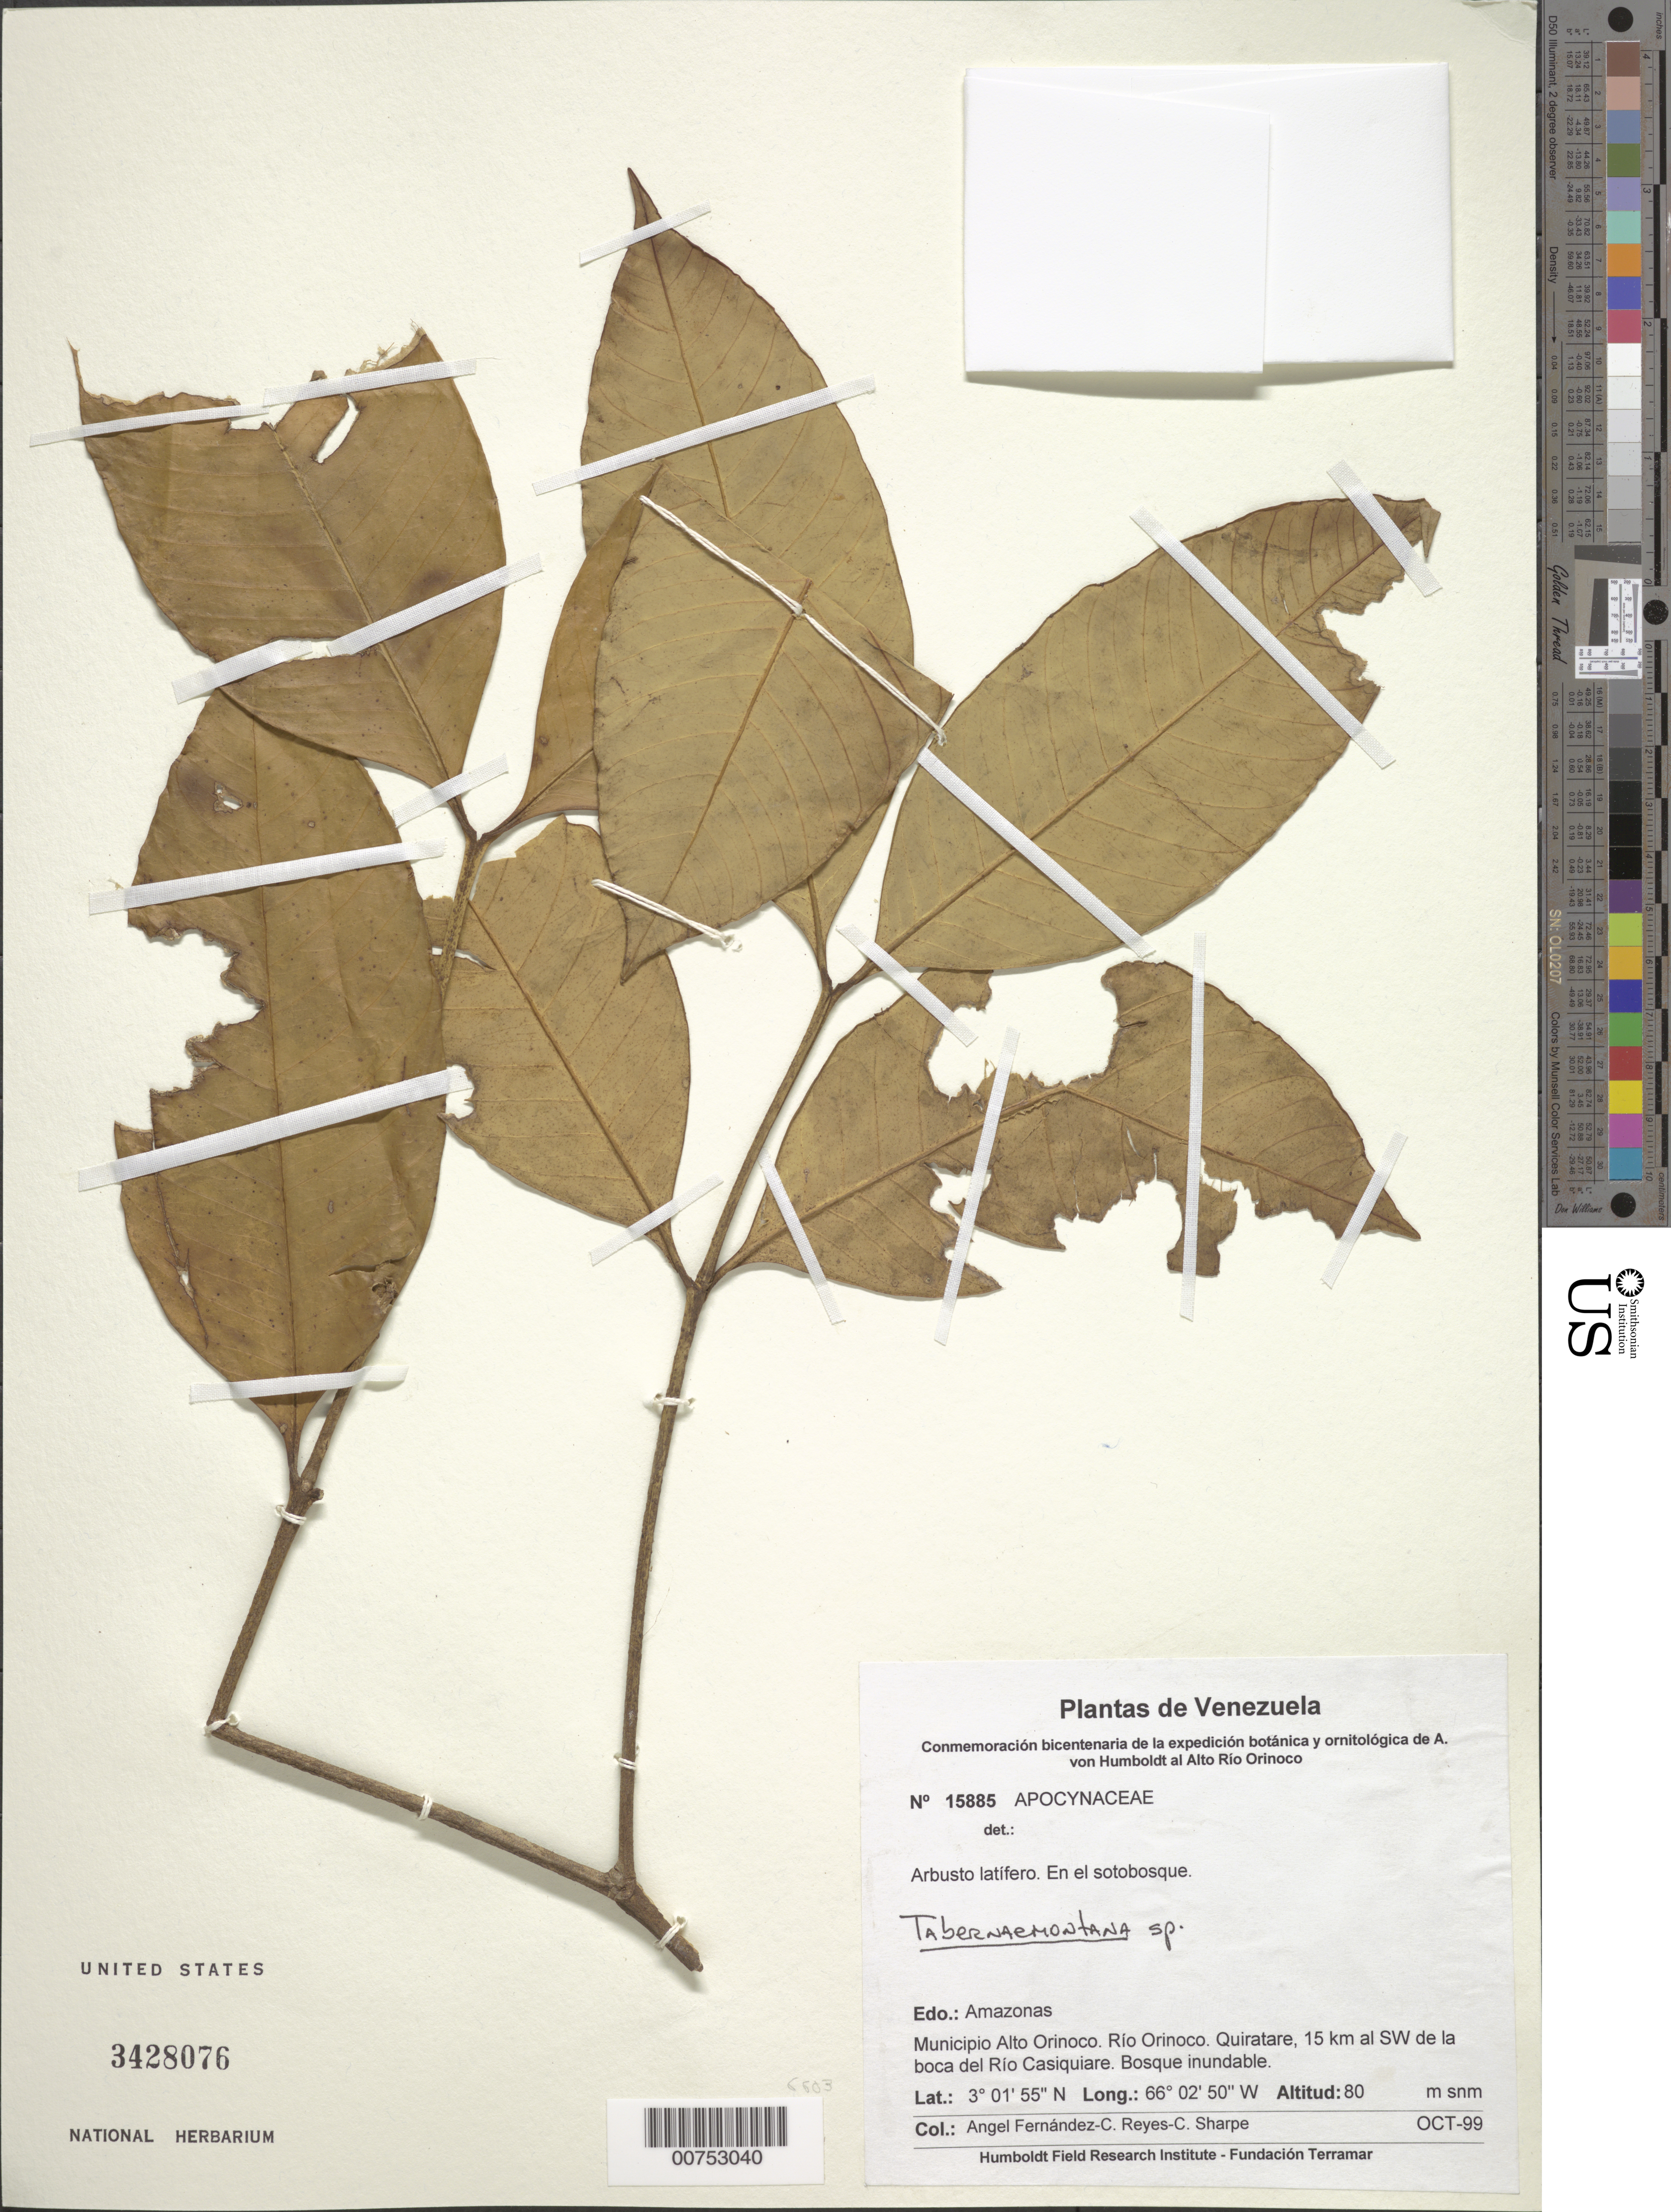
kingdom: Plantae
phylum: Tracheophyta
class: Magnoliopsida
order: Gentianales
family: Apocynaceae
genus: Tabernaemontana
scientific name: Tabernaemontana sp.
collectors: A. Fernández, C. Reyes & C. Sharpe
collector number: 15885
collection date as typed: Oct-99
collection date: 1999-10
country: Venezuela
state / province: Amazonas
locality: Mun. Alto Orinoco, Río Orinoco, Quiratare, 15 km al SW de la boca del Río Casiquiare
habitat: Inundated forest, en el sotobosque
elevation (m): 80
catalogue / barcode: US 3428076